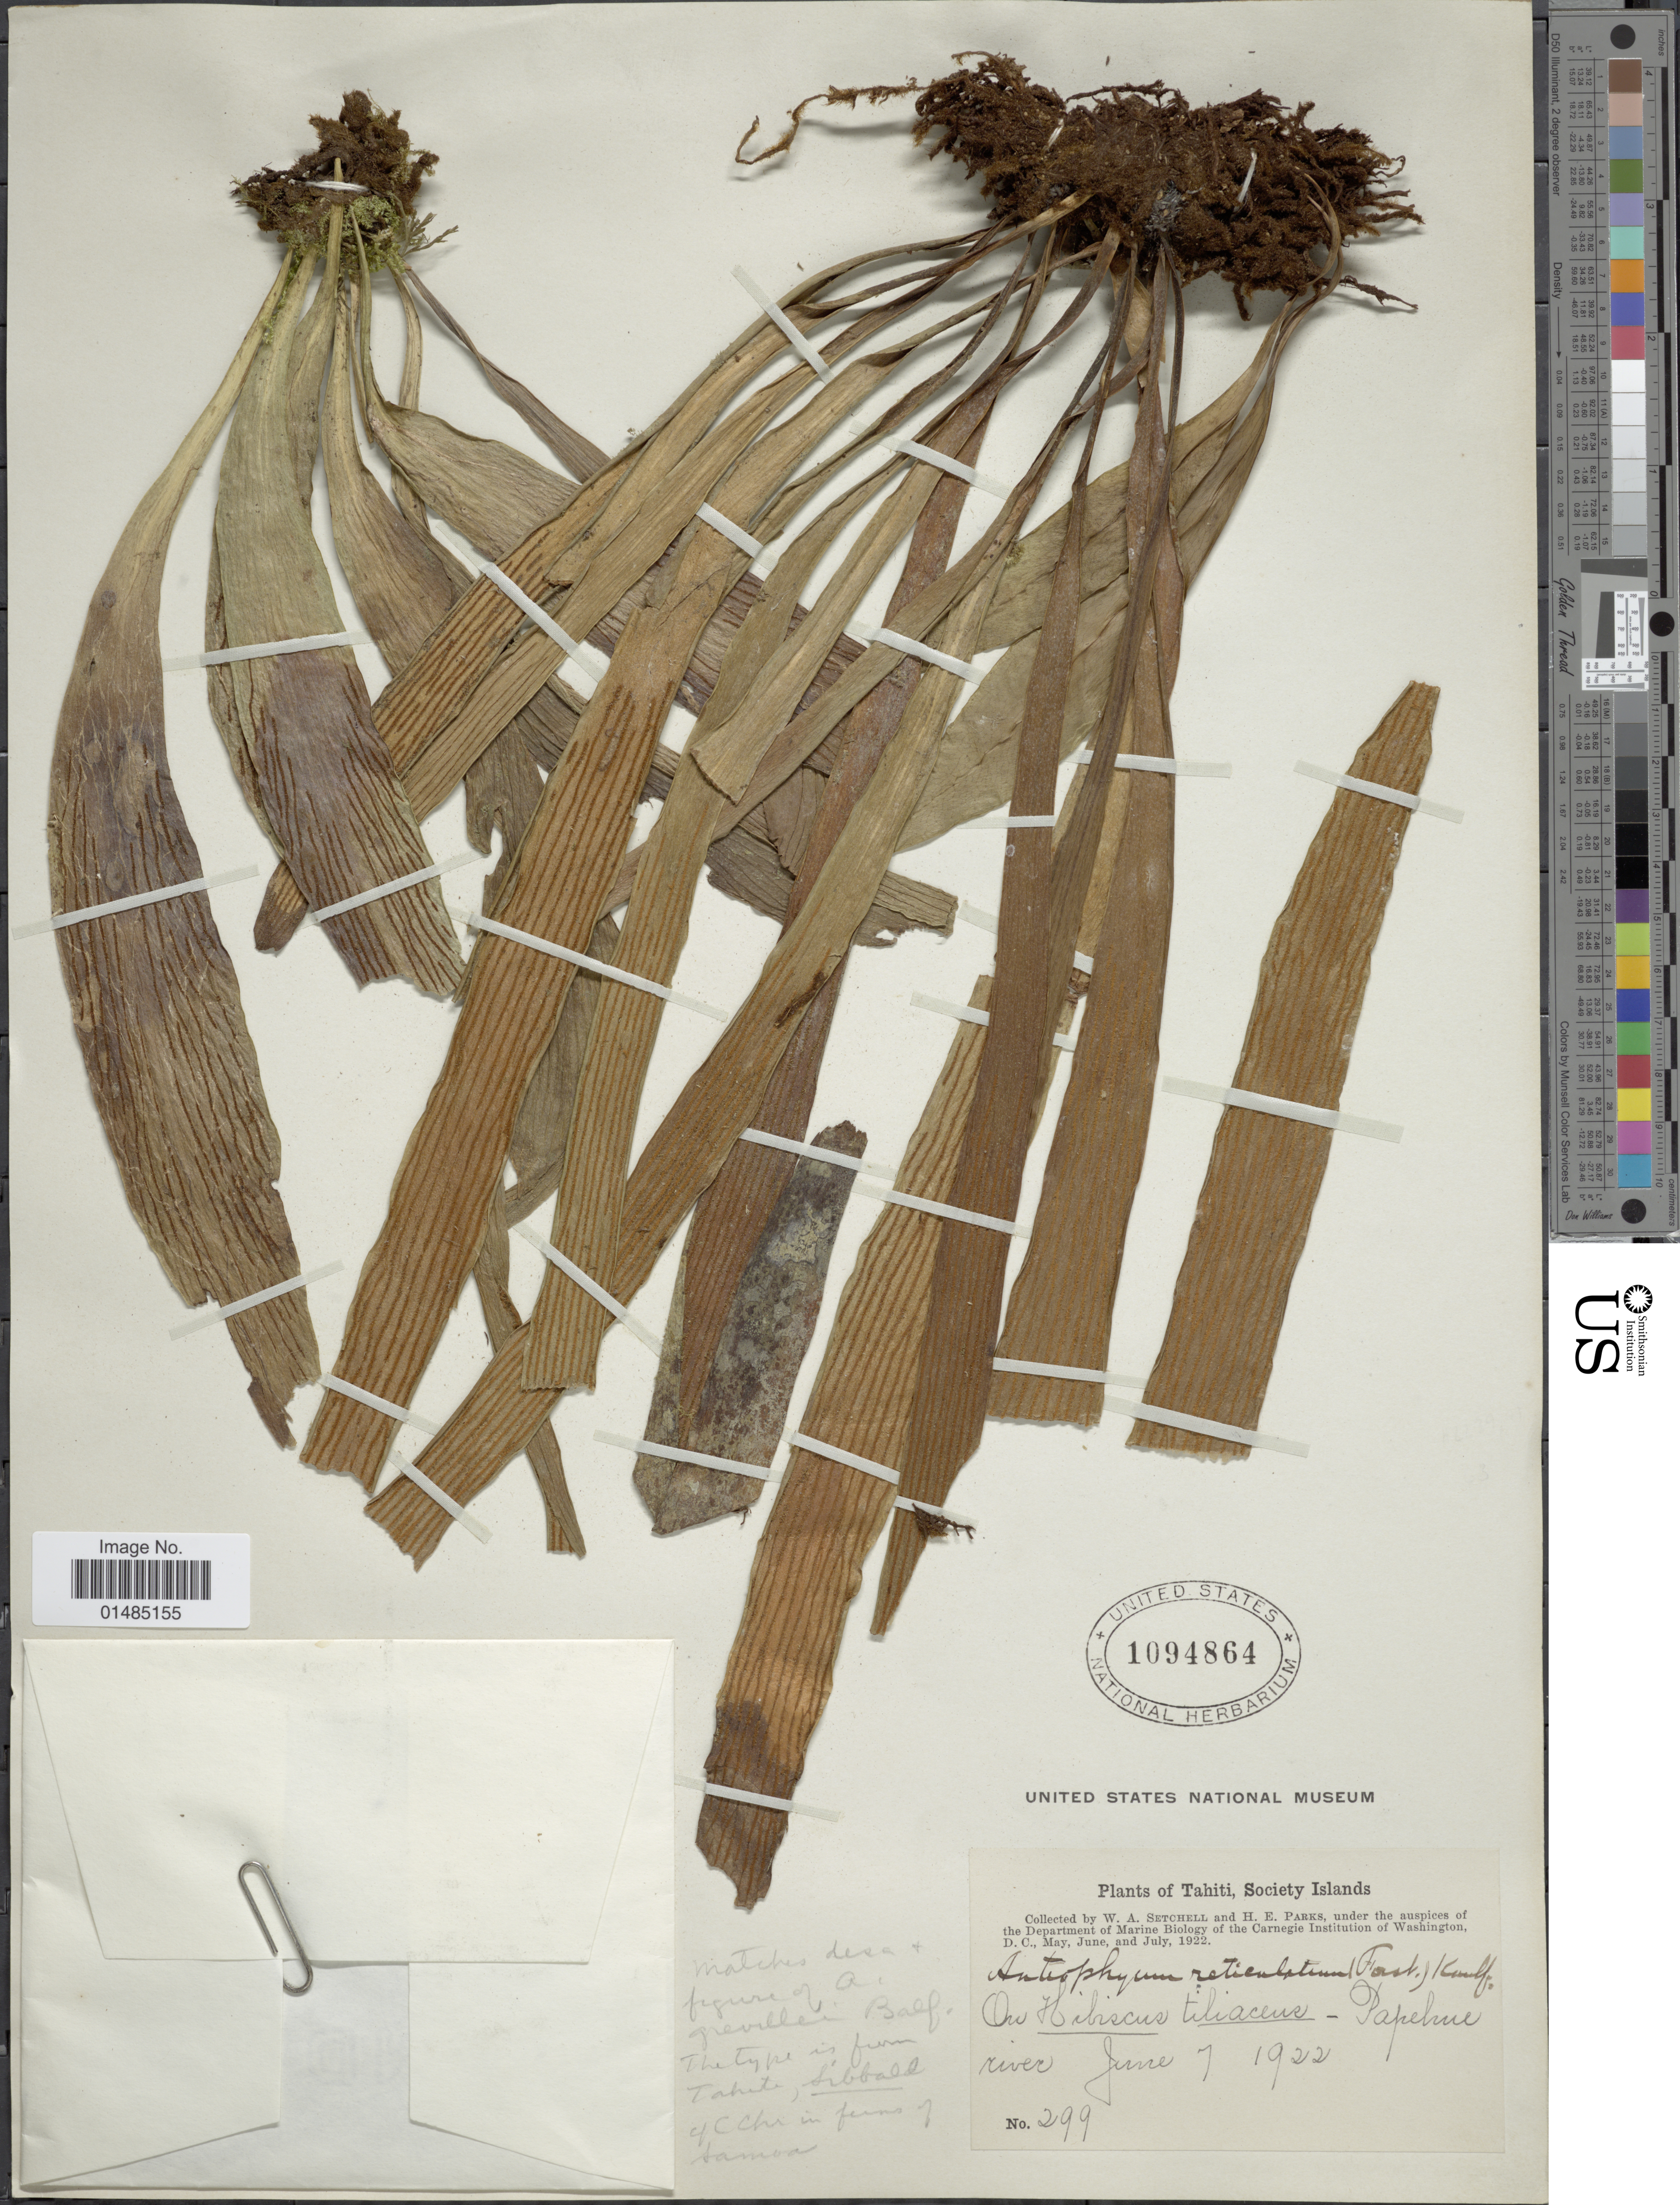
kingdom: Plantae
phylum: Tracheophyta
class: Polypodiopsida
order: Polypodiales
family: Pteridaceae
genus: Antrophyum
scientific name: Antrophyum reticulatum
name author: (G. Forst.) Kaulf.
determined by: Florence, J.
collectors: W. Setchell & H. E. Parks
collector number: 299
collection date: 1922-06-07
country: French Polynesia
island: Tahiti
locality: Tahiti, Society Islands, Papelrue river [interpreted]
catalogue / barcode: US 3727100-2